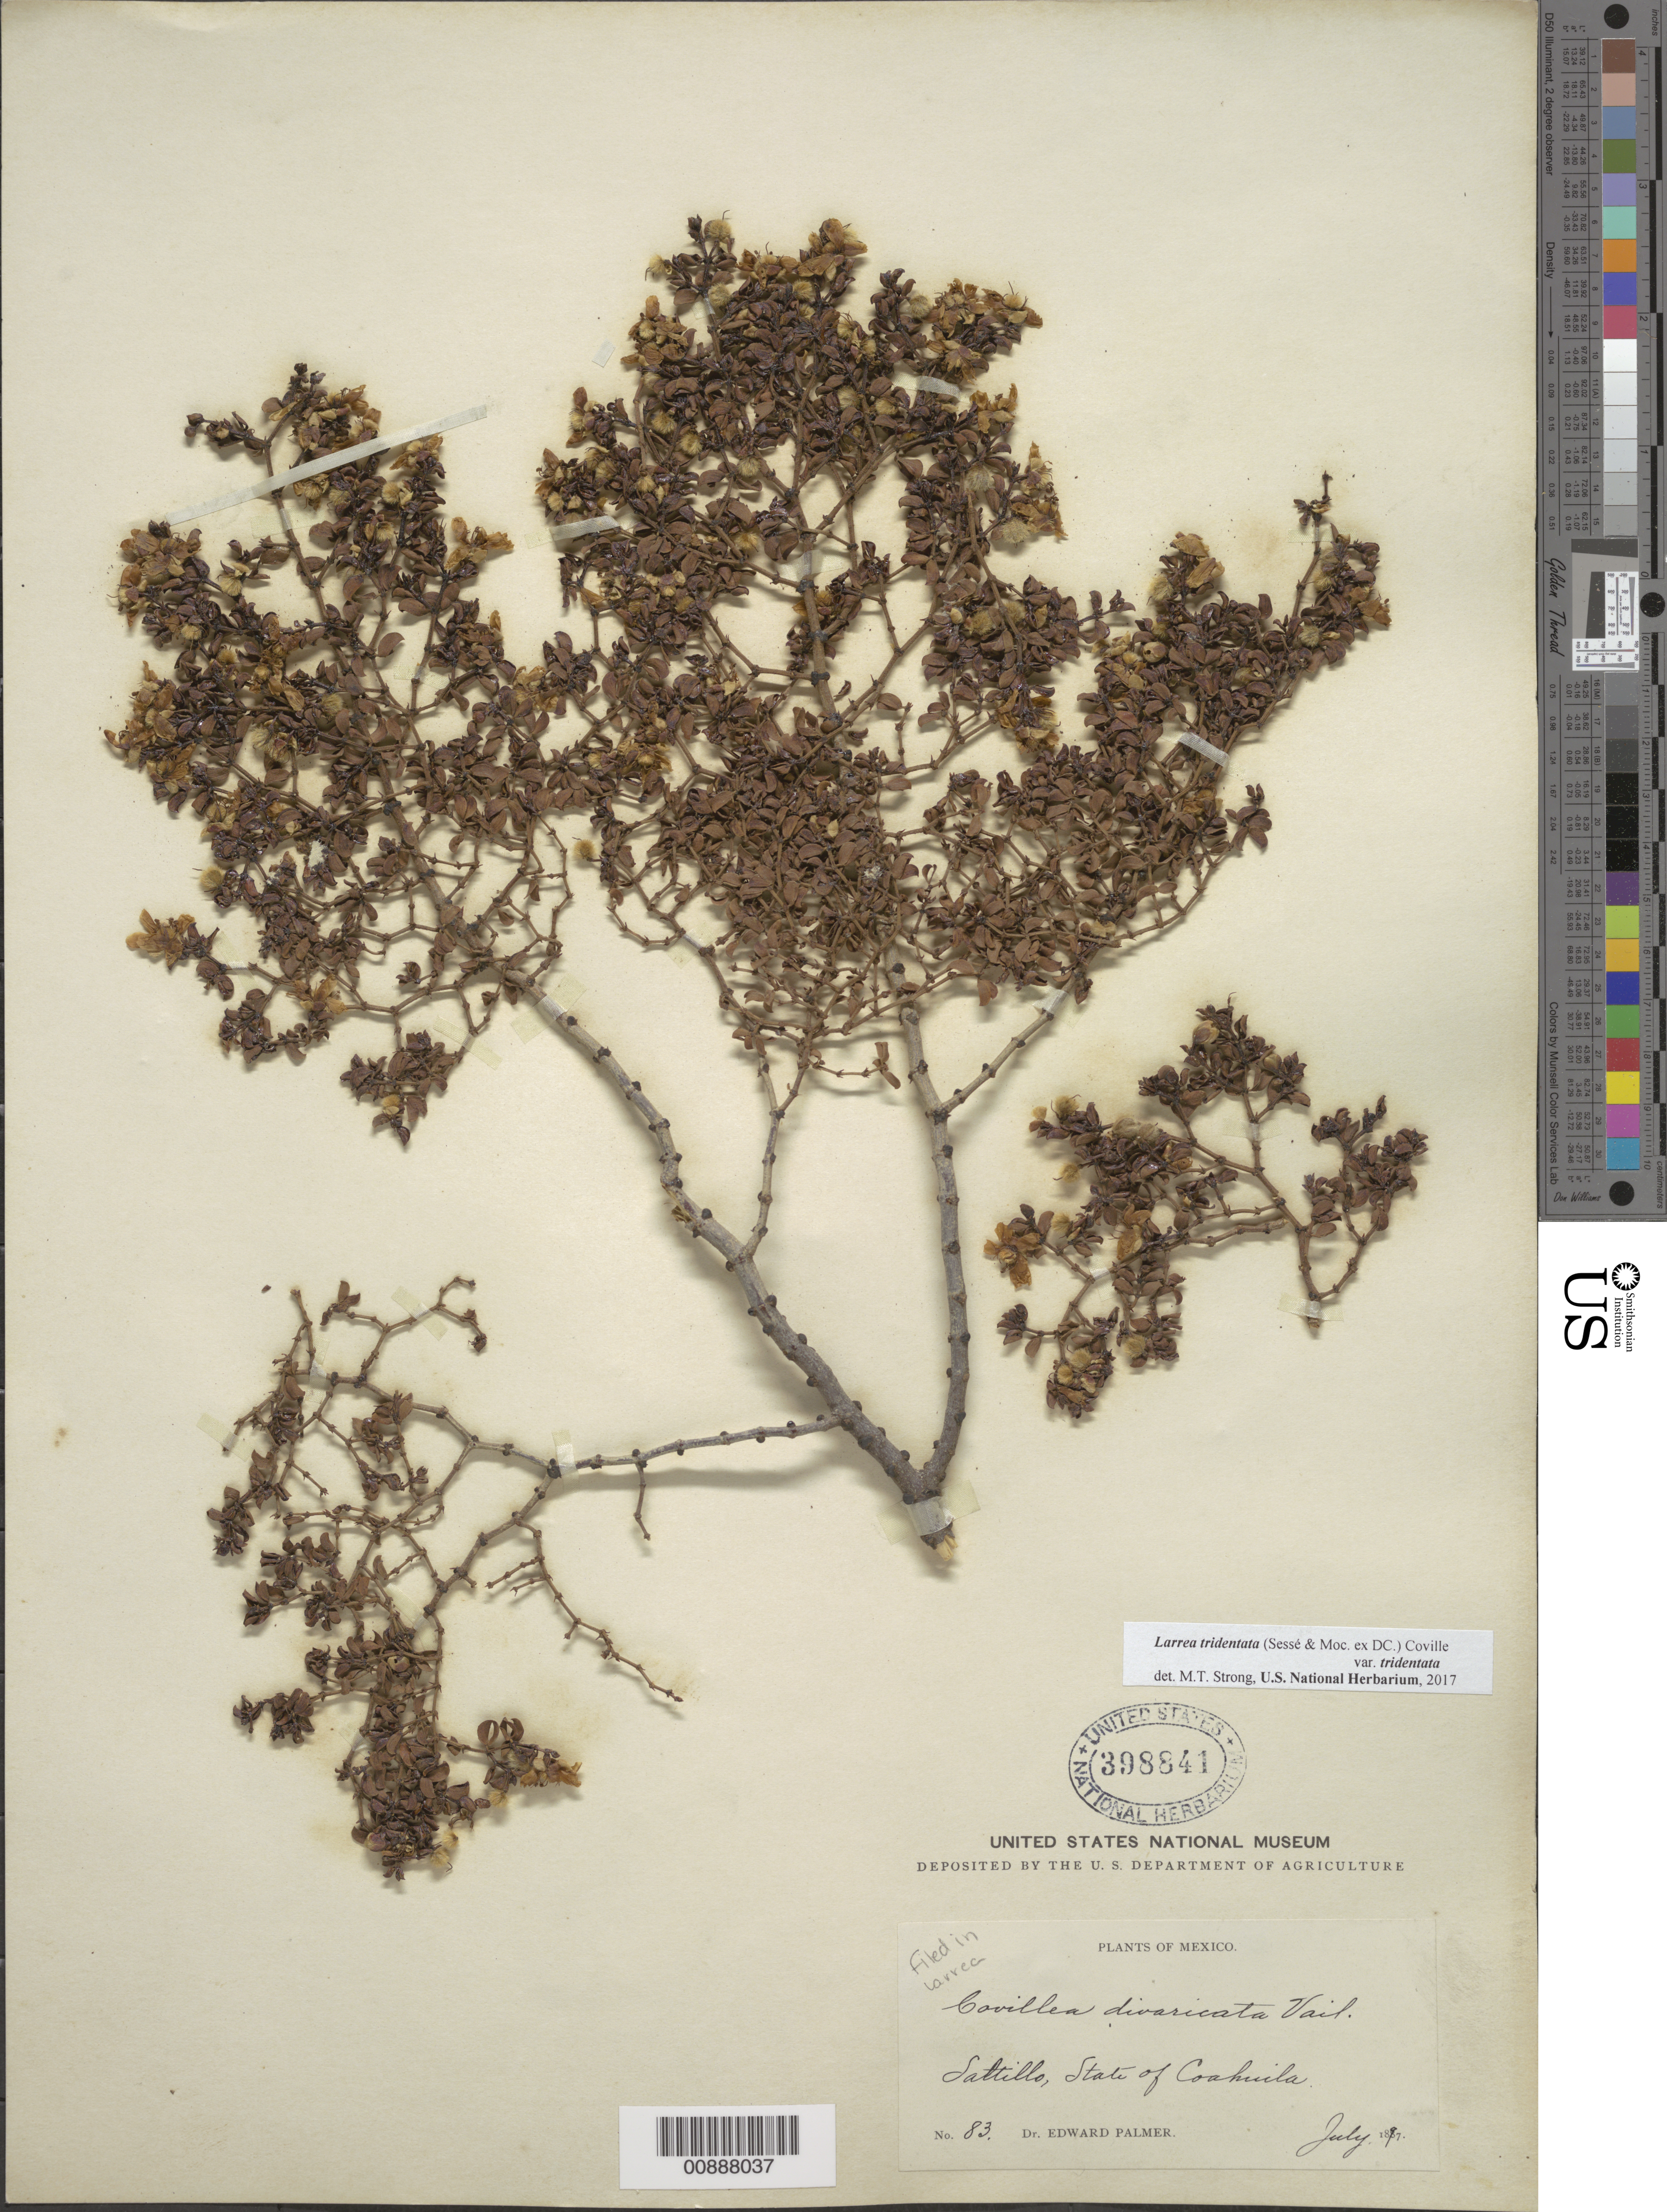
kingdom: Plantae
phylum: Tracheophyta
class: Magnoliopsida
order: Zygophyllales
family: Zygophyllaceae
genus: Larrea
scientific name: Larrea tridentata var. tridentata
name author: (Sessé & Moc. ex DC.) Coville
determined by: Strong, M. T., (US), Smithsonian Institution - National Museum of Natural History (UNITED STATES)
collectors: E. Palmer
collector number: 83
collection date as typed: Jul 1897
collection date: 1897-07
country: Mexico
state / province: Coahuila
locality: Saltillo, Coahuila.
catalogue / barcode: US 398841